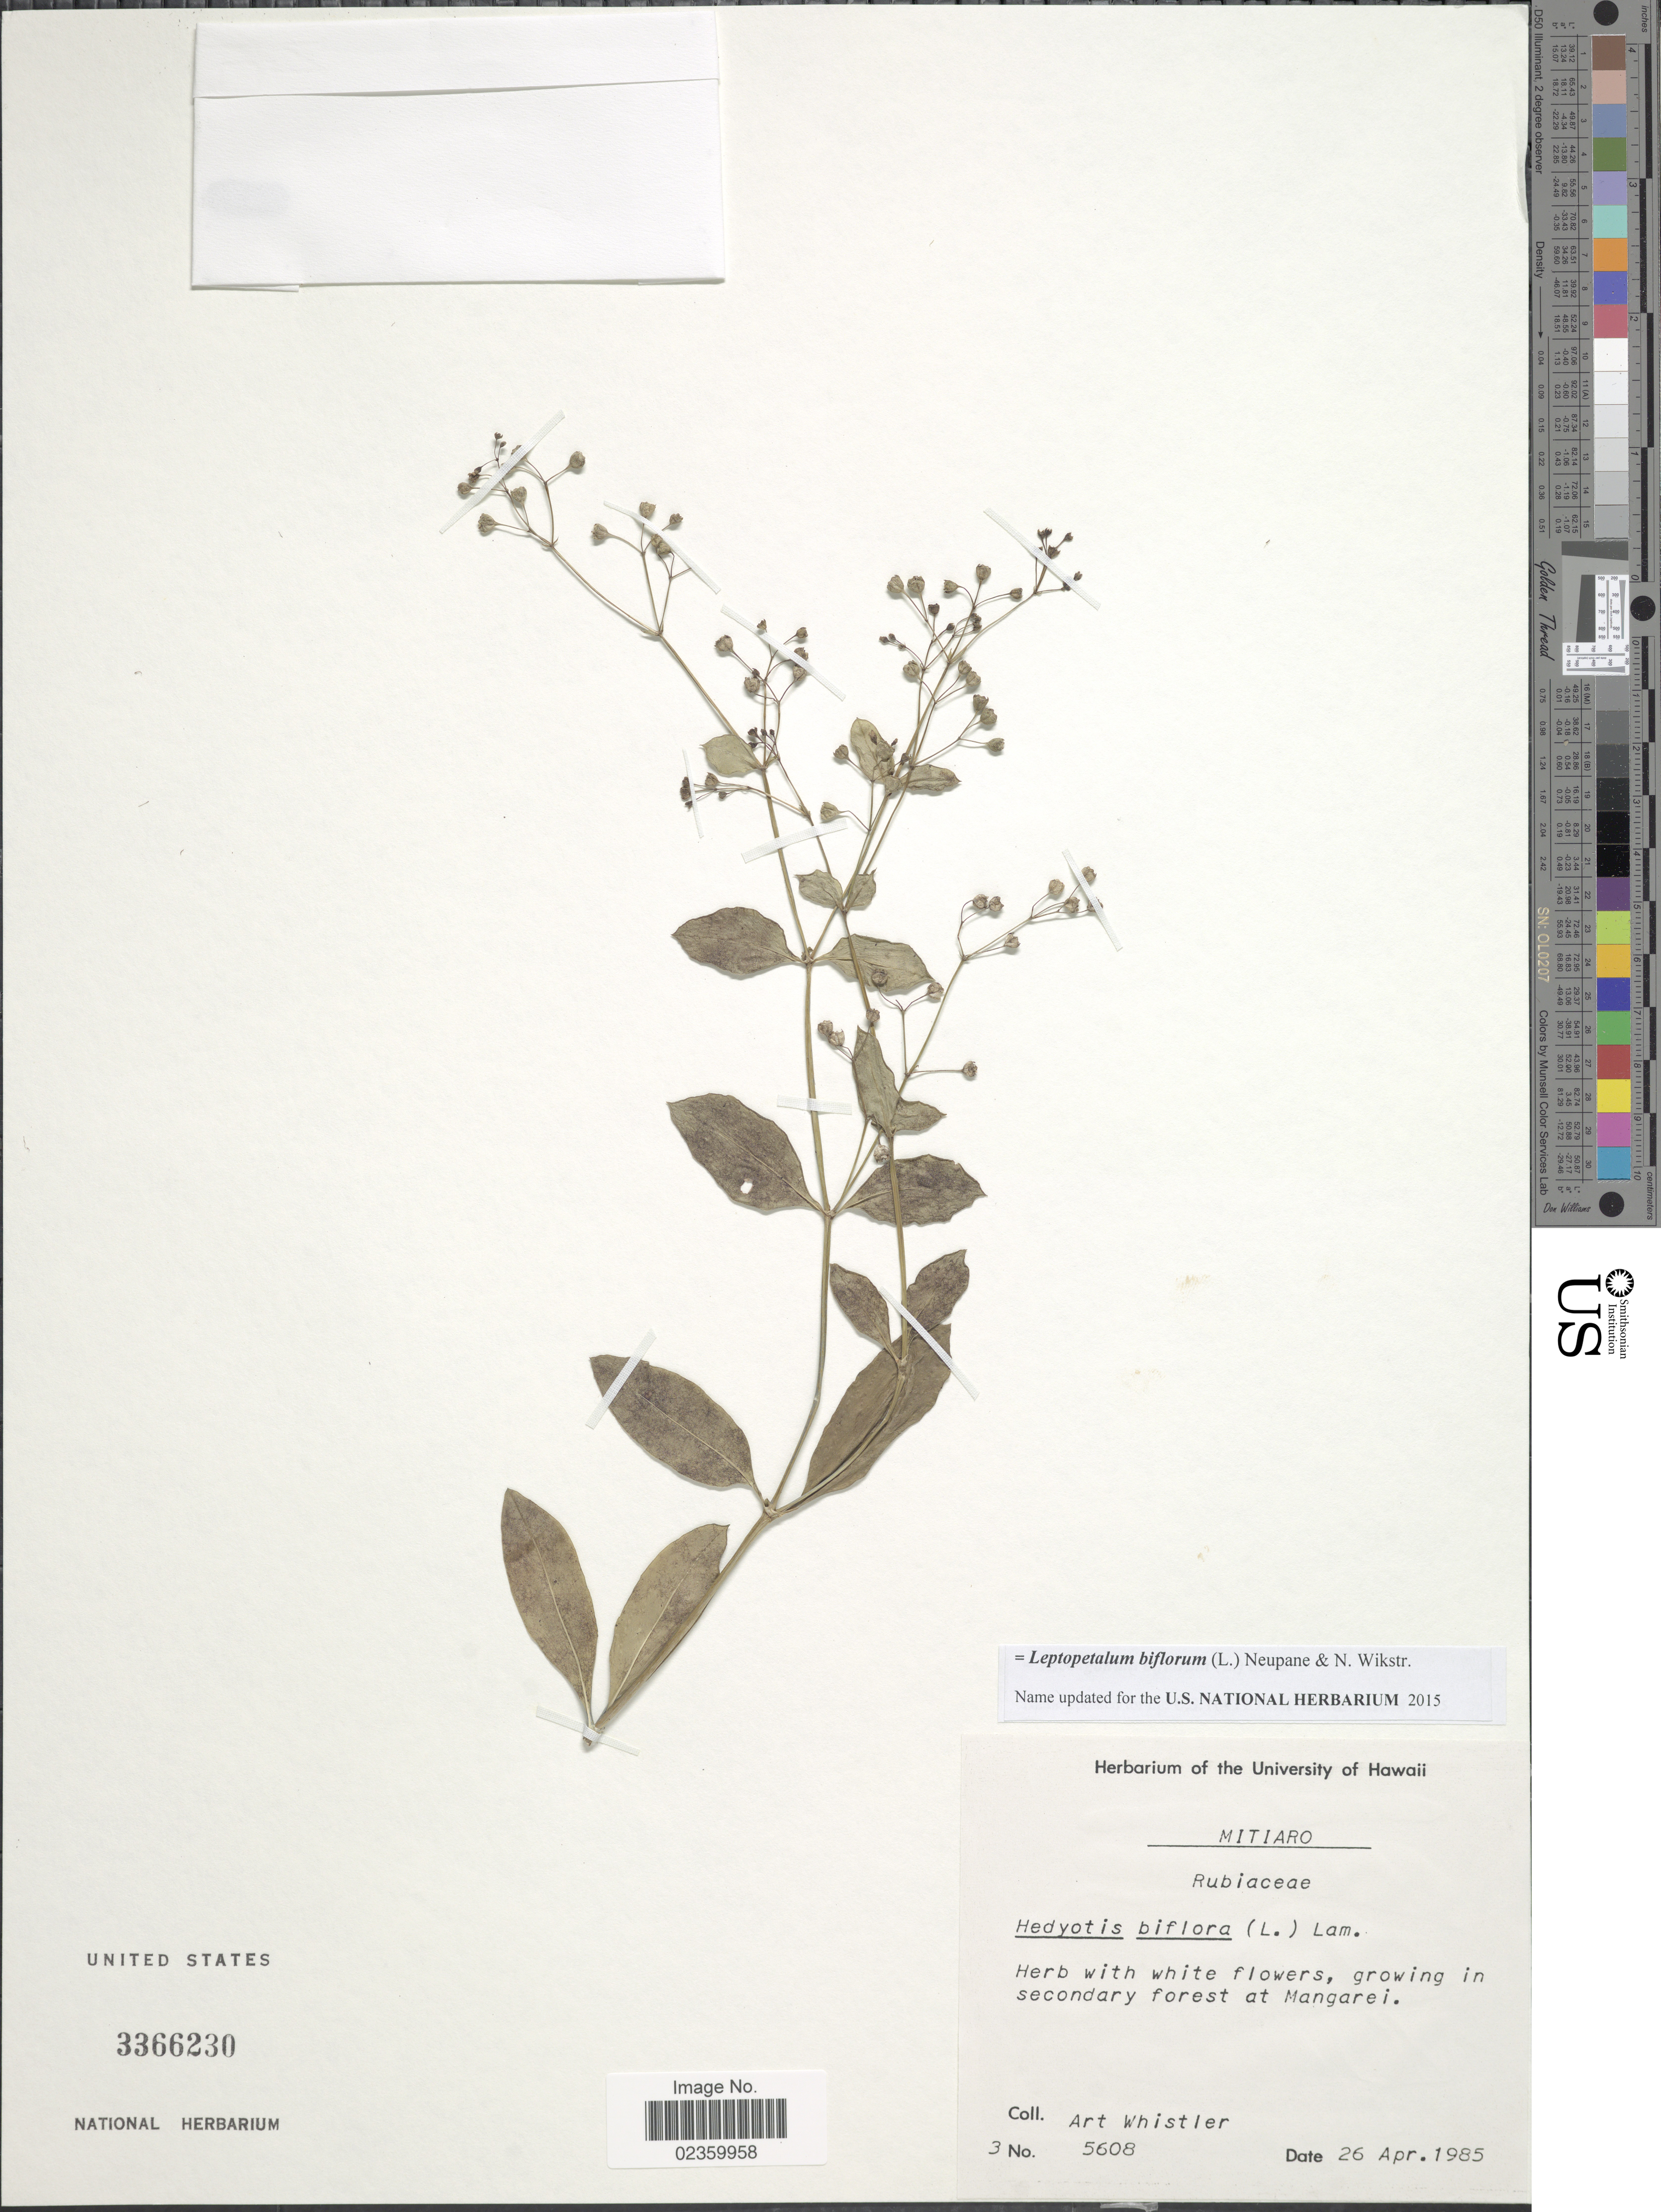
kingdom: Plantae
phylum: Tracheophyta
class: Magnoliopsida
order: Gentianales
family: Rubiaceae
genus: Leptopetalum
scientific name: Leptopetalum biflorum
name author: (L.) Neupane & N. Wikstr.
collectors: A. Whistler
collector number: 5608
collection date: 1985-04-26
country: Cook Islands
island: Mitiaro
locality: at Mangarei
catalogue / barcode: US 3366230